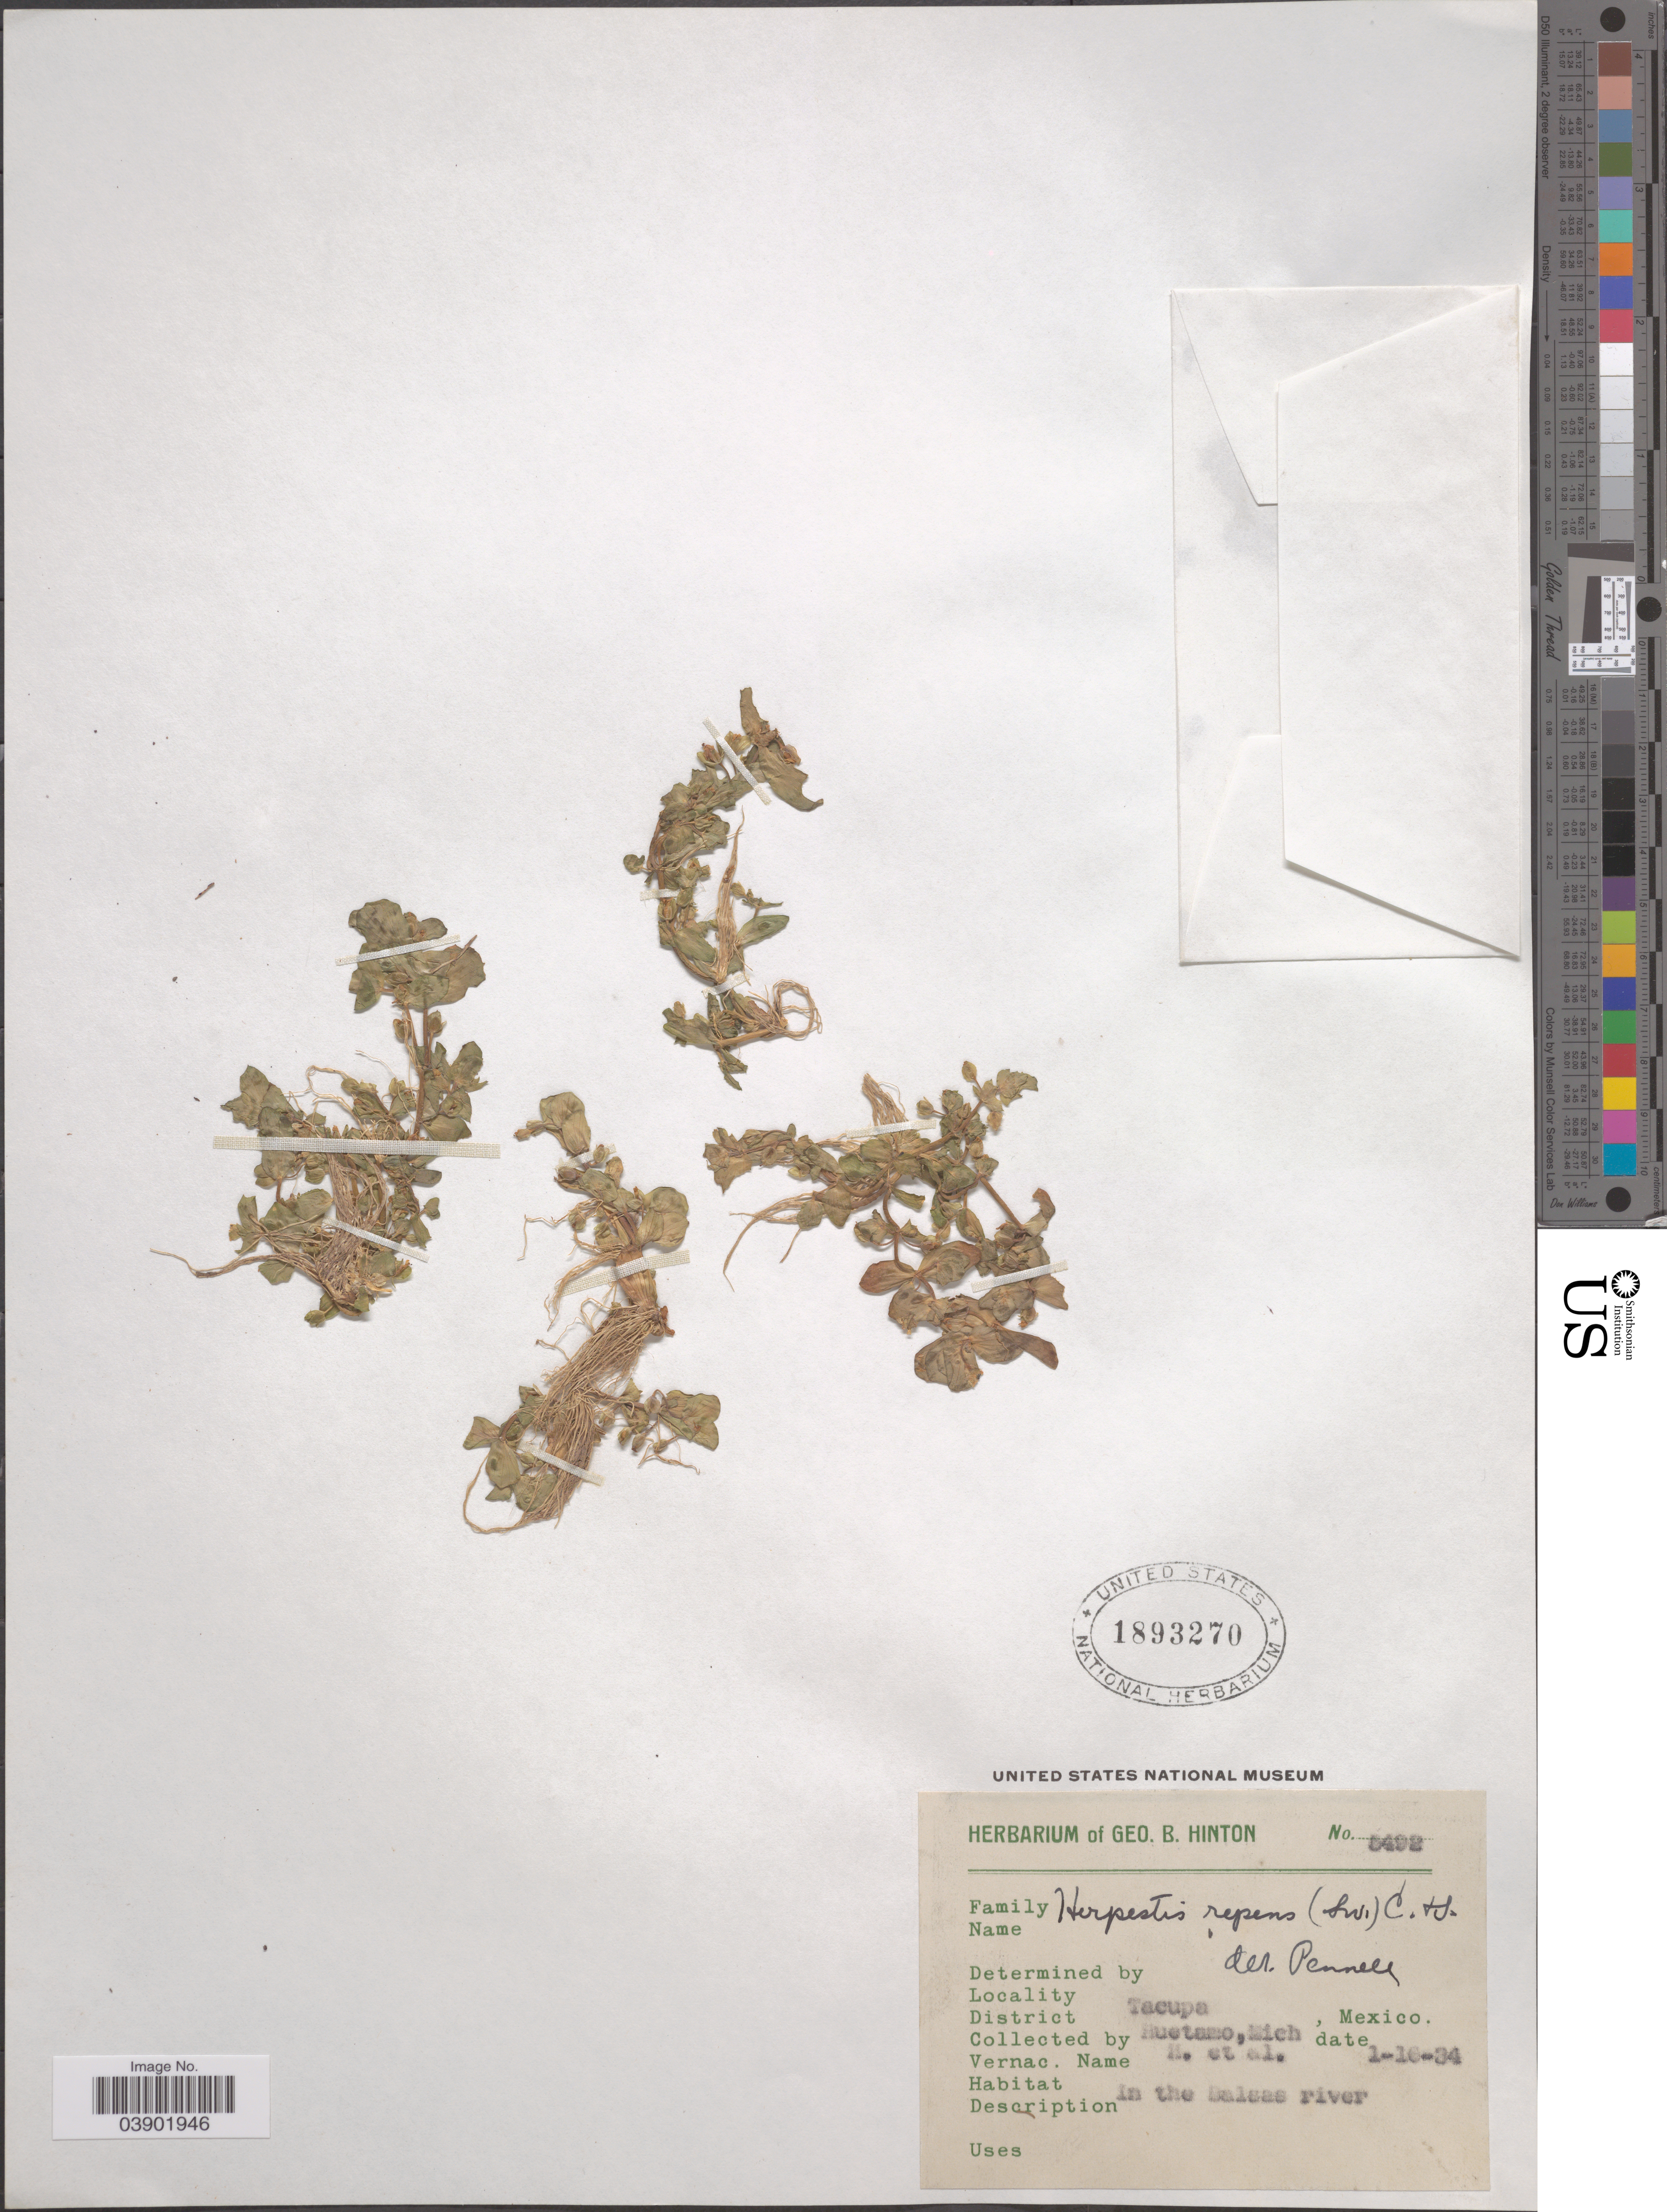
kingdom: Plantae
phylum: Tracheophyta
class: Magnoliopsida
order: Lamiales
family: Plantaginaceae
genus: Bacopa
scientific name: Bacopa repens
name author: (Sw.) Wettst.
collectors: G. B. Hinton & et al.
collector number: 5492*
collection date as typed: Transcribed d/m/y: 16/1/34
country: Mexico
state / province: Michoacán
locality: Tacupa. District Huetamo. In the Balsas river.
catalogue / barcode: US 1893270